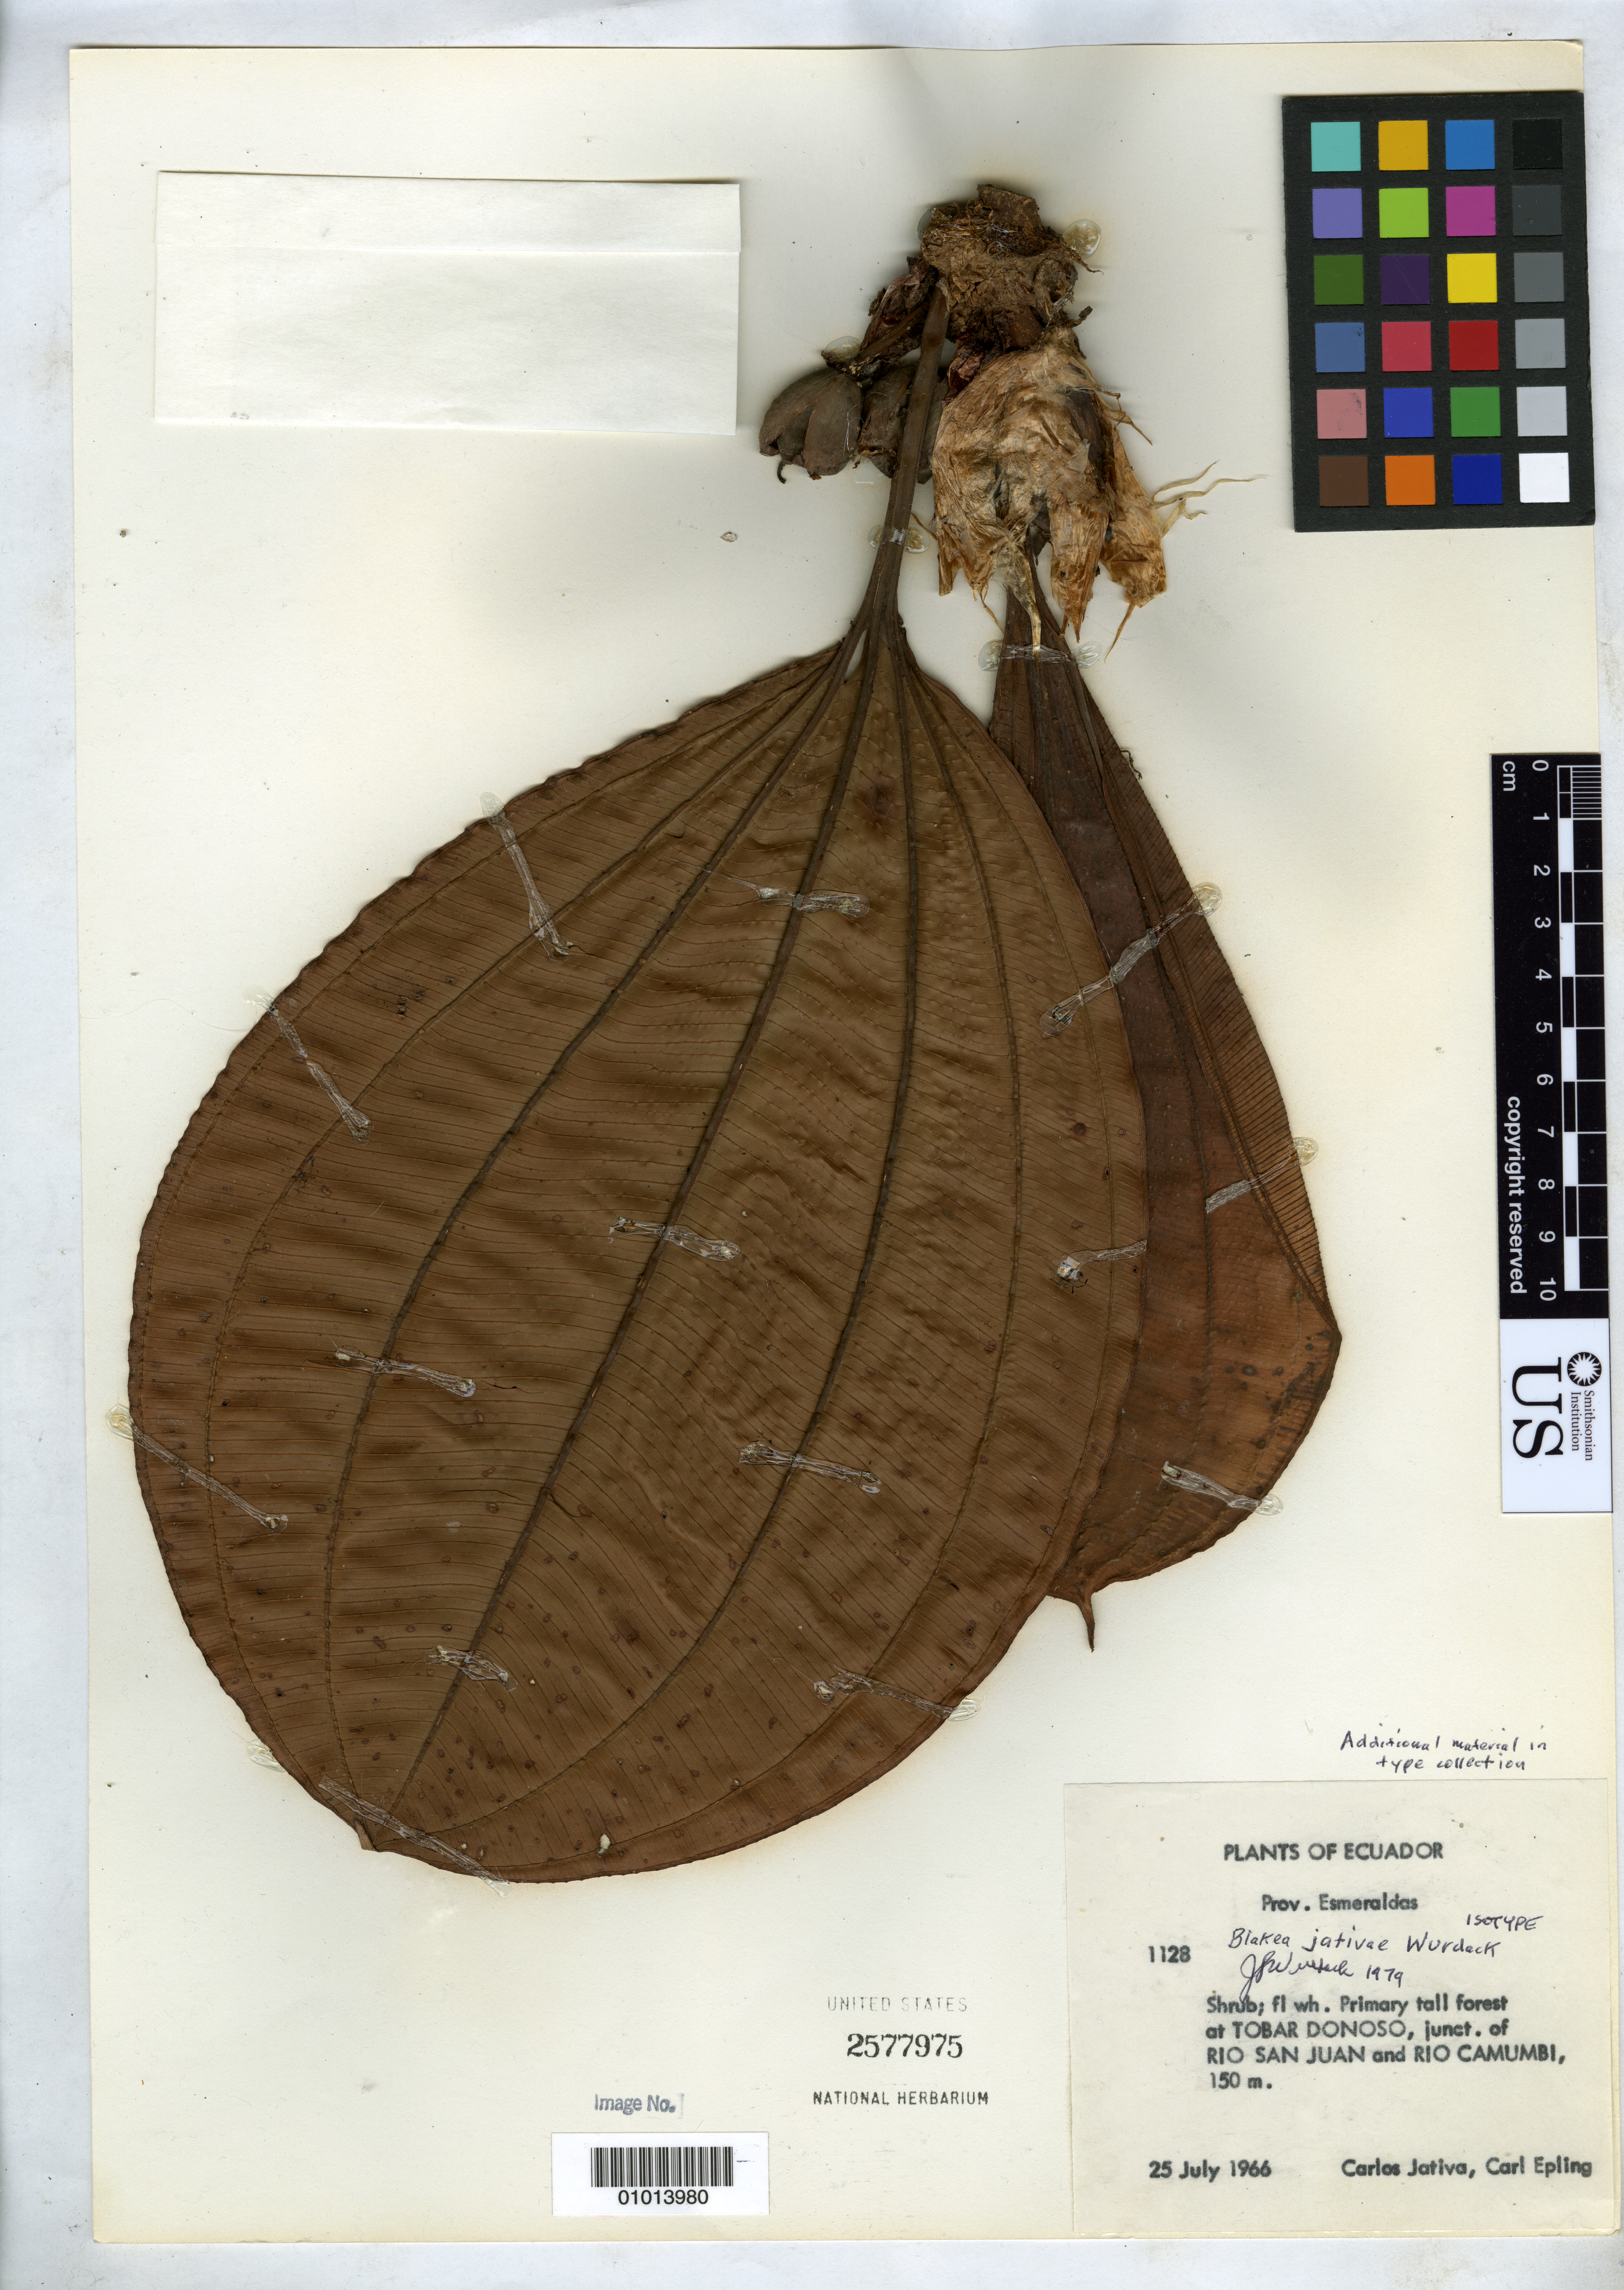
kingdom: Plantae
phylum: Tracheophyta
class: Magnoliopsida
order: Myrtales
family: Melastomataceae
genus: Blakea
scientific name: Blakea jativae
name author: Wurdack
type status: Isotype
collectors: C. D. Játiva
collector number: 1128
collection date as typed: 25 Jul 1966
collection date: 1966-07-25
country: Ecuador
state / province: Esmeraldas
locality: Tobar Donoso, junt. Of Rio San Juan and Rio Camumbi.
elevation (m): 150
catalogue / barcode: US 2577975